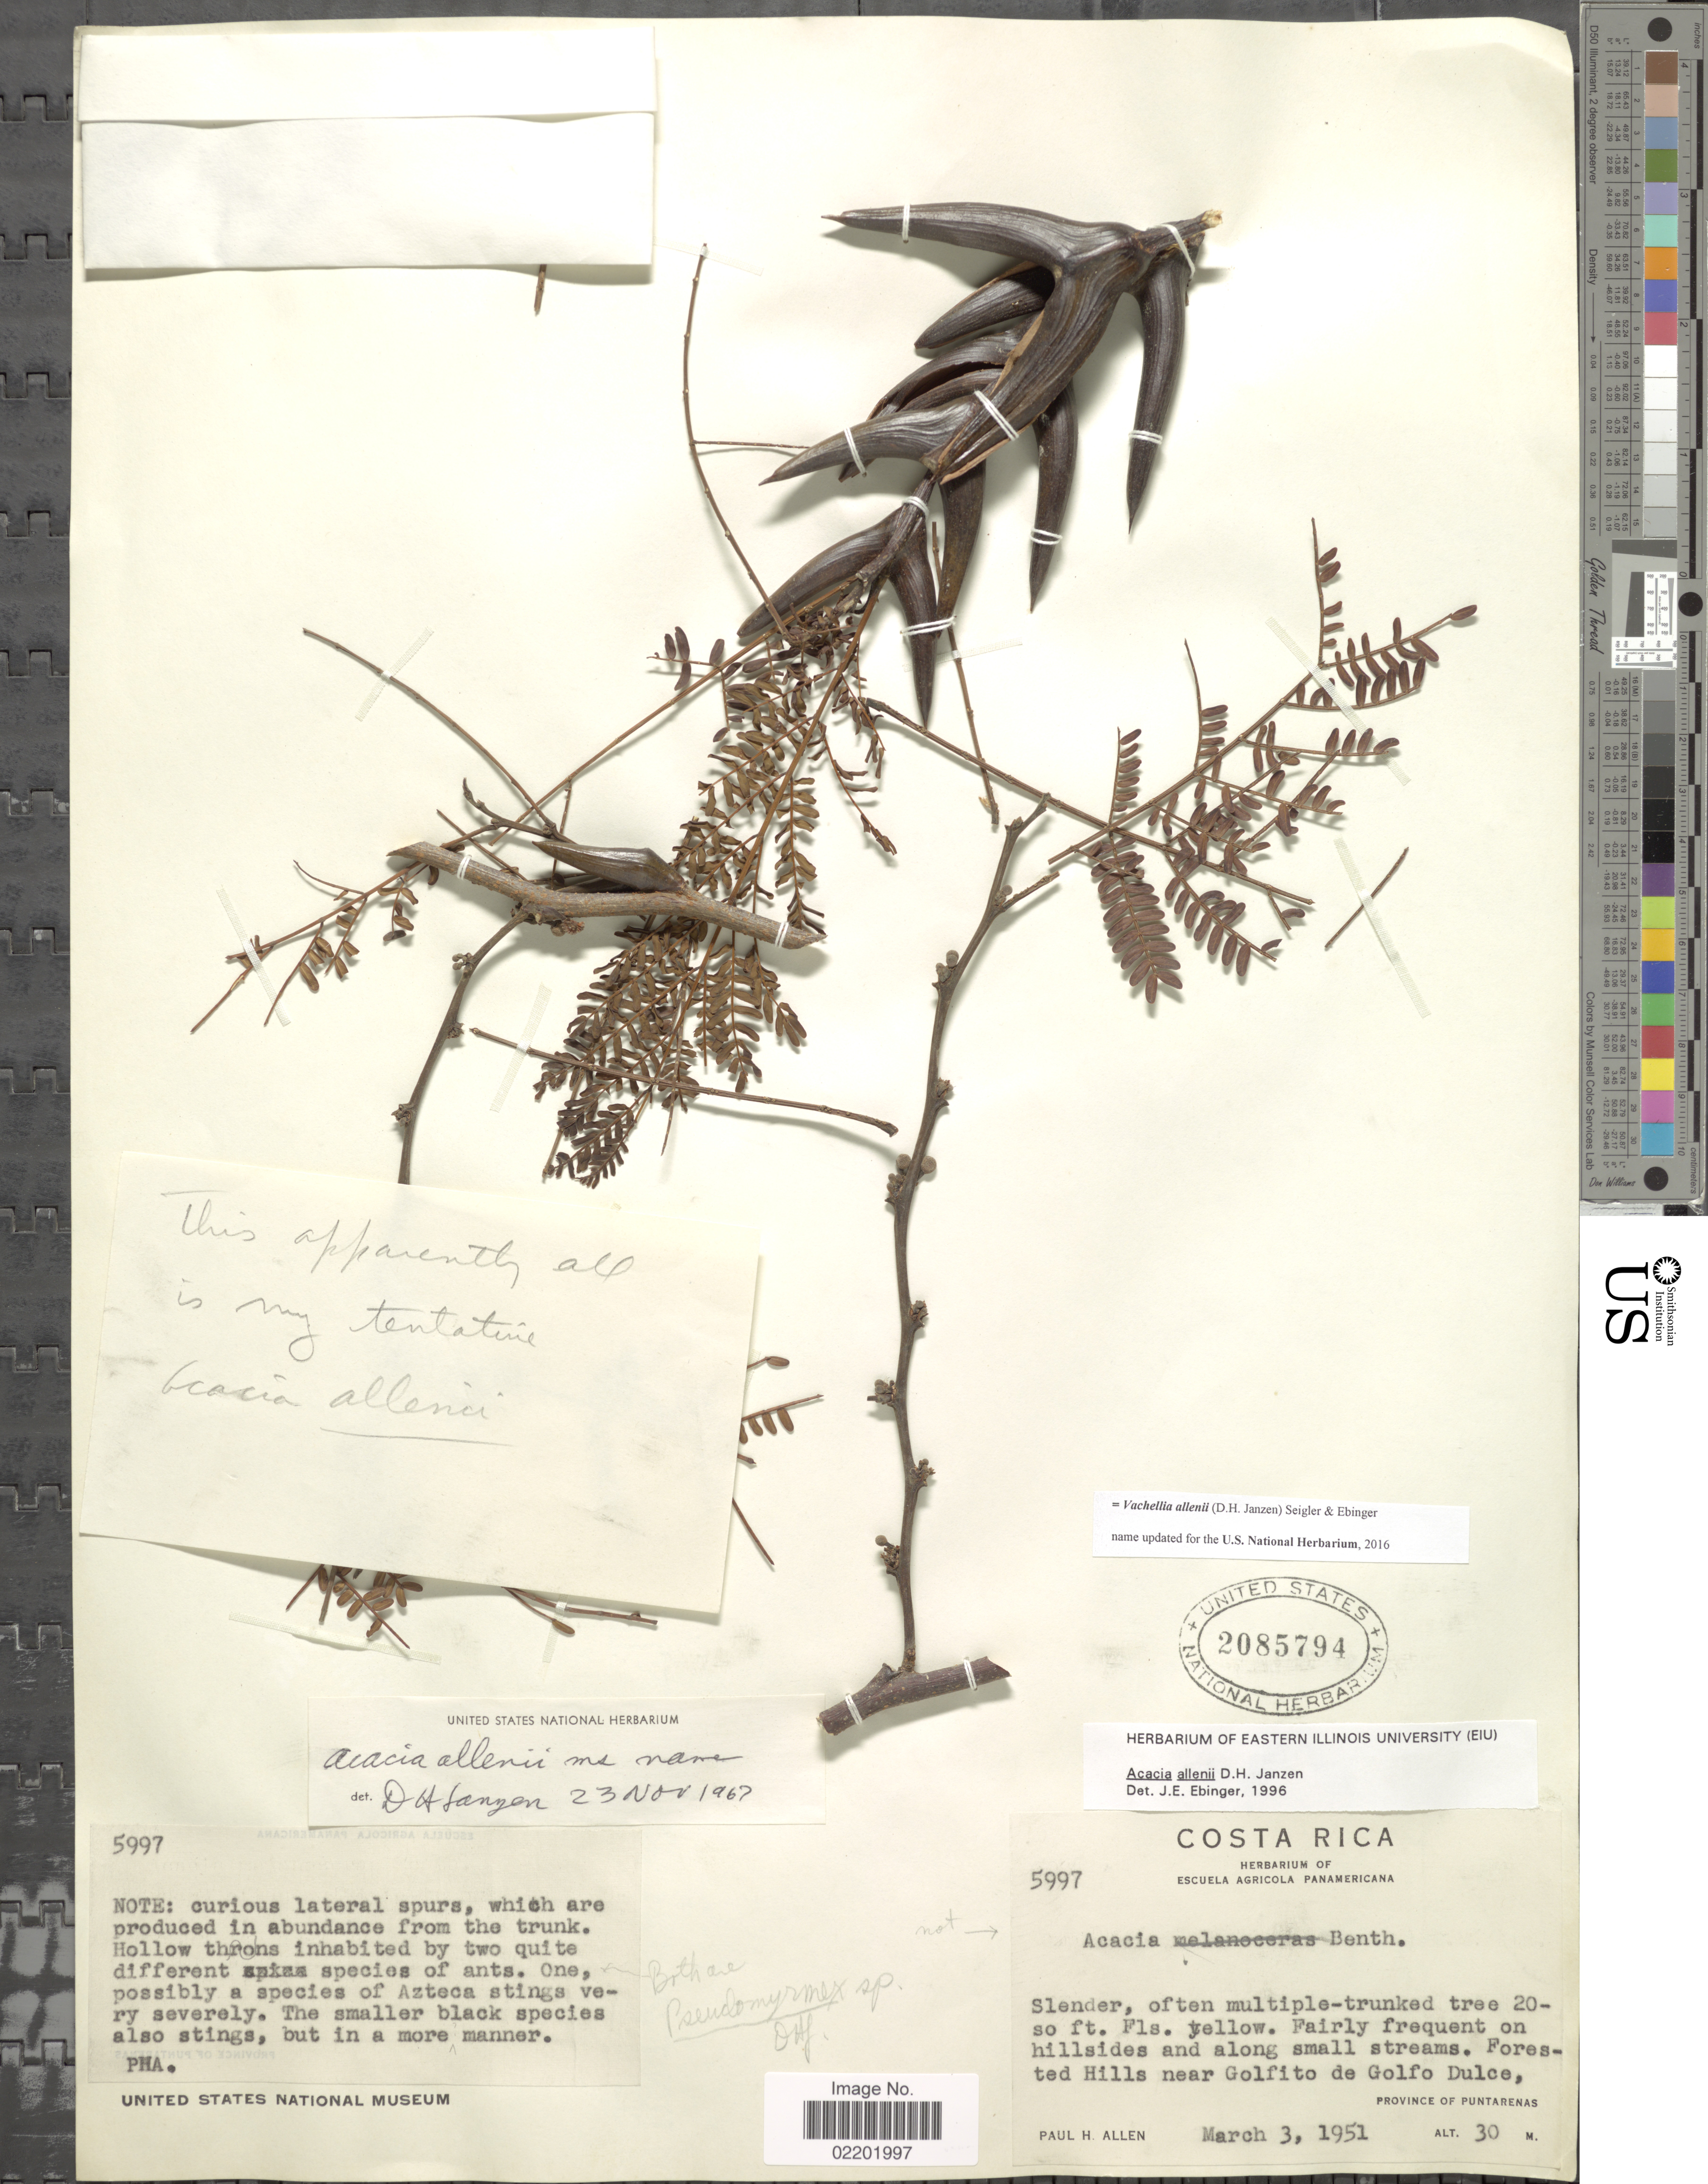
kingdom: Plantae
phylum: Tracheophyta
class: Magnoliopsida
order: Fabales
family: Fabaceae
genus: Vachellia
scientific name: Vachellia allenii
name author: (D.H. Janzen) Seigler & Ebinger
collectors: P. H. Allen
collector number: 5997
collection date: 1951-03-03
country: Costa Rica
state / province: Puntarenas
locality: Forested hills near Golfito de Golfo Dulce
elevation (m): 30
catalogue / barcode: US 2085794